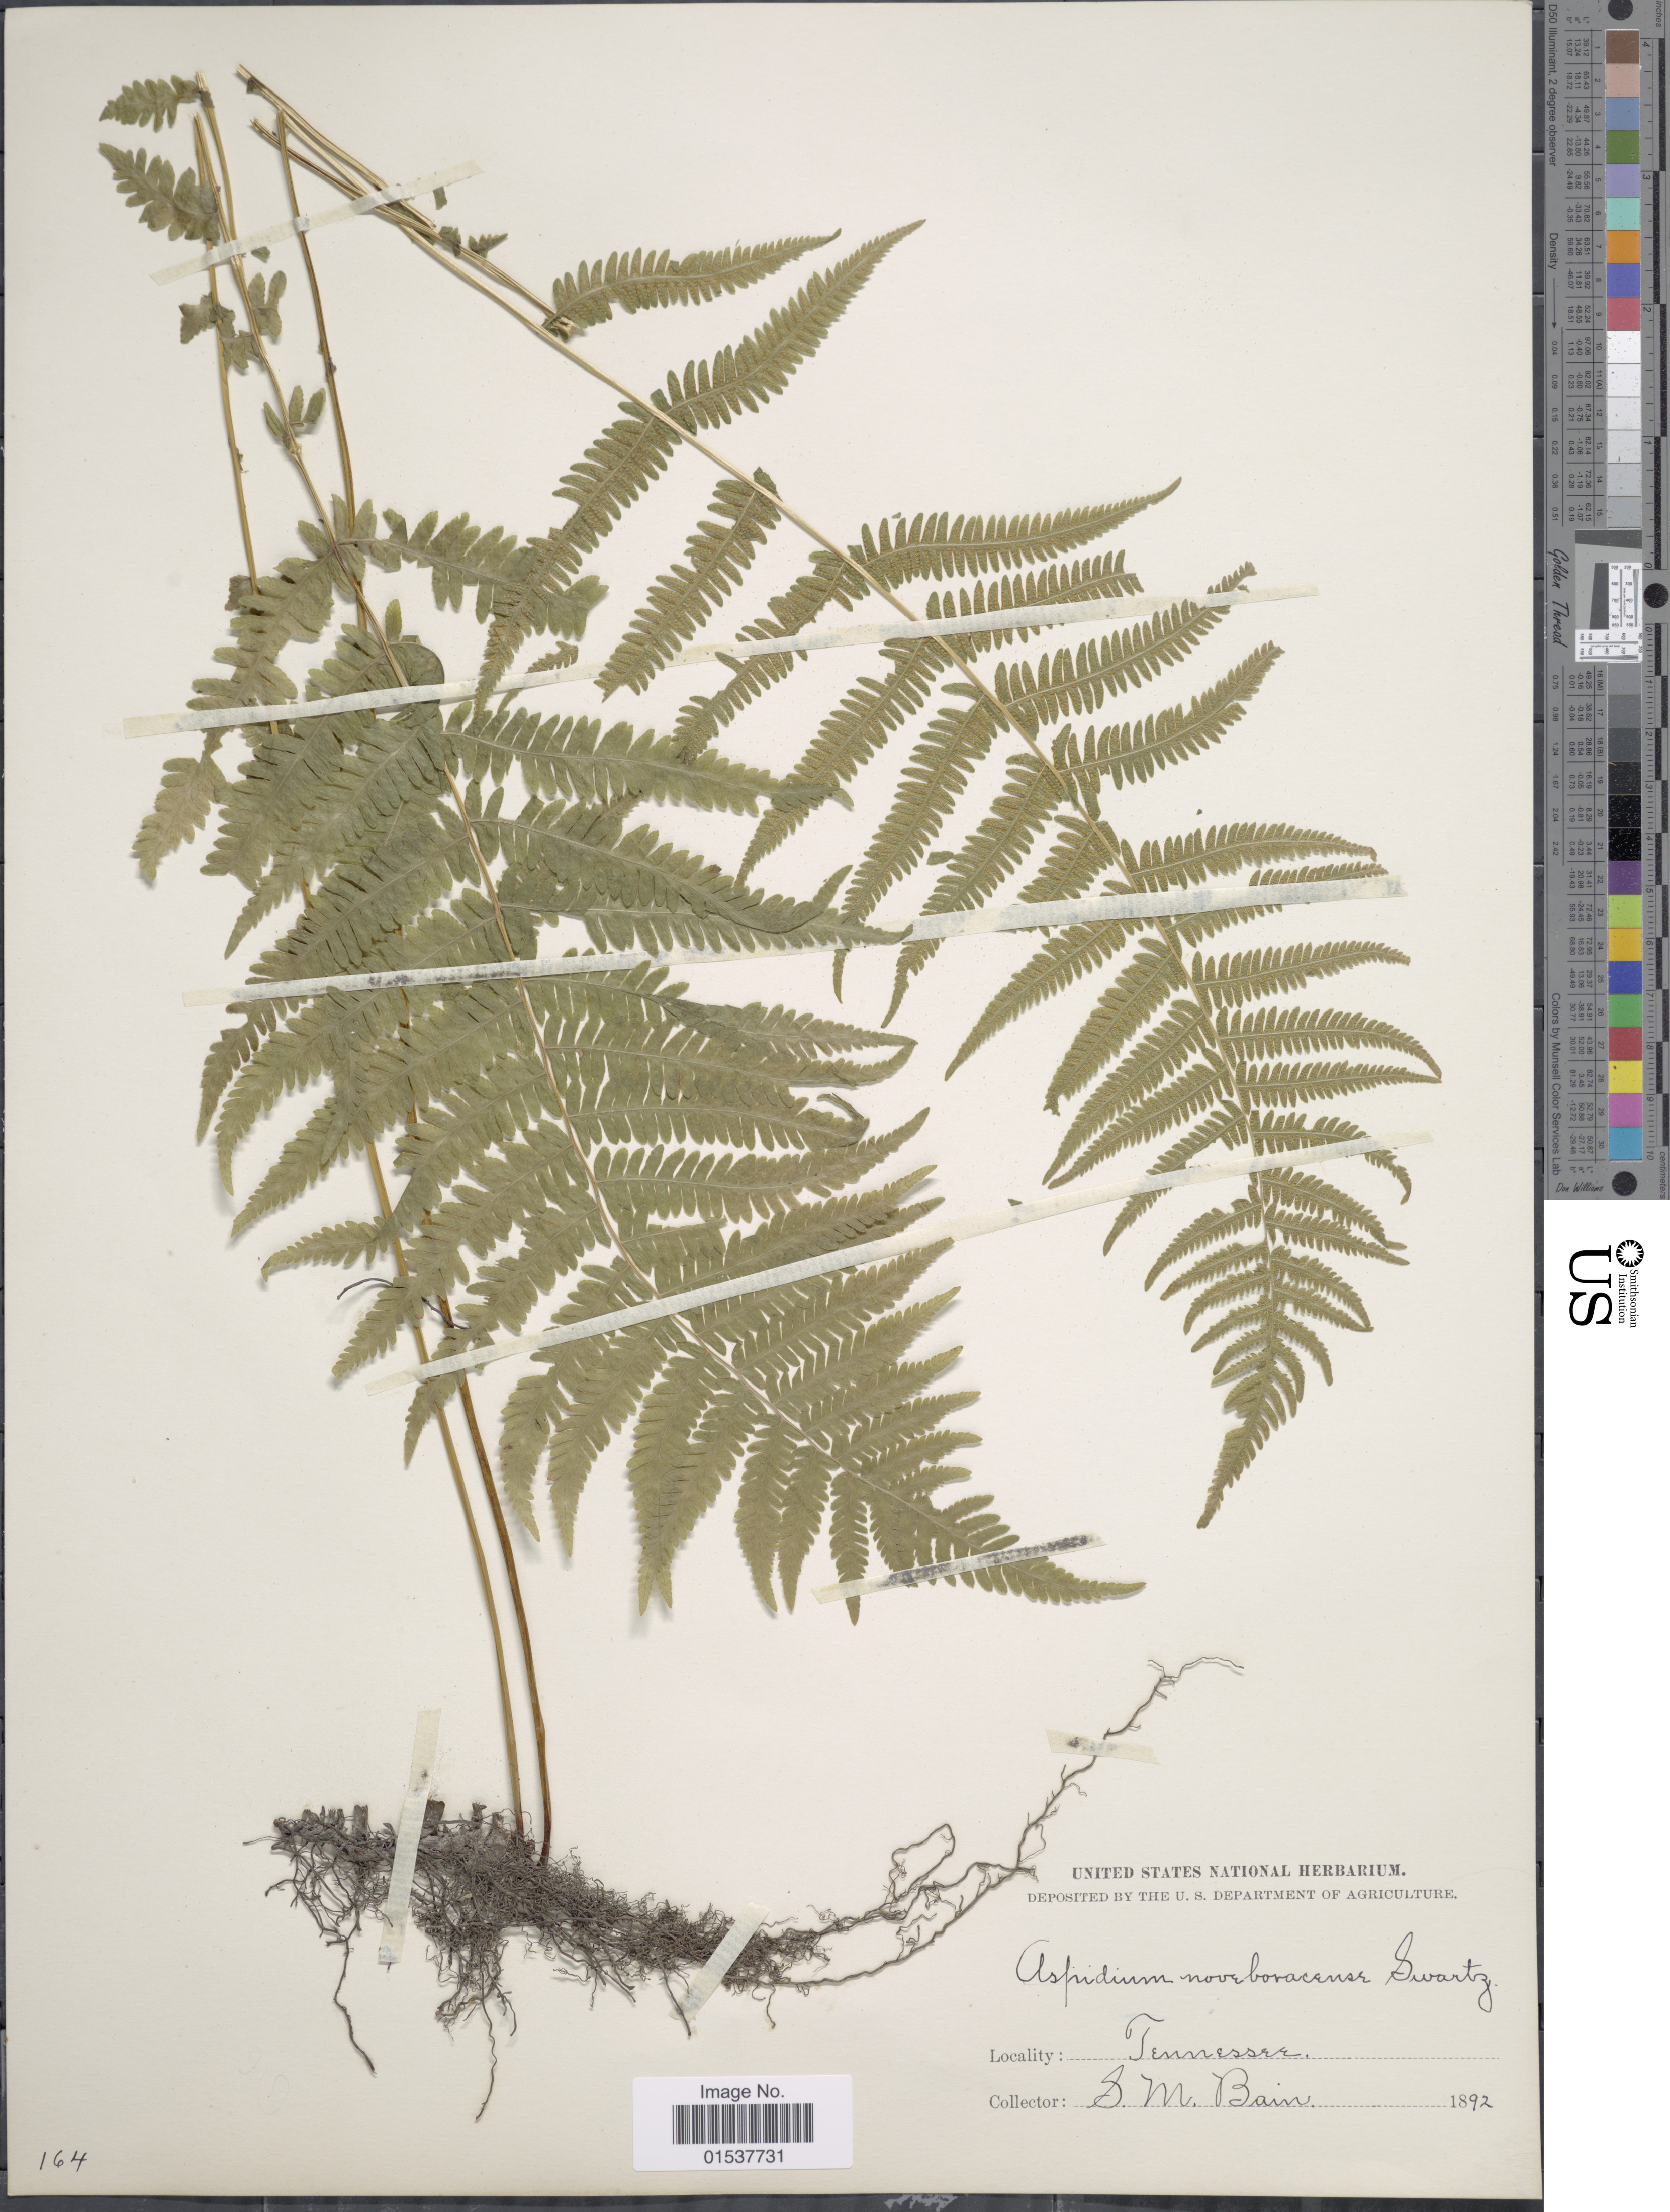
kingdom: Plantae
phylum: Tracheophyta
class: Polypodiopsida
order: Polypodiales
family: Thelypteridaceae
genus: Parathelypteris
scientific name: Parathelypteris noveboracensis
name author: (L.) Ching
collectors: S. M. Bain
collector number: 164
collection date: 1892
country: United States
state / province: Tennessee